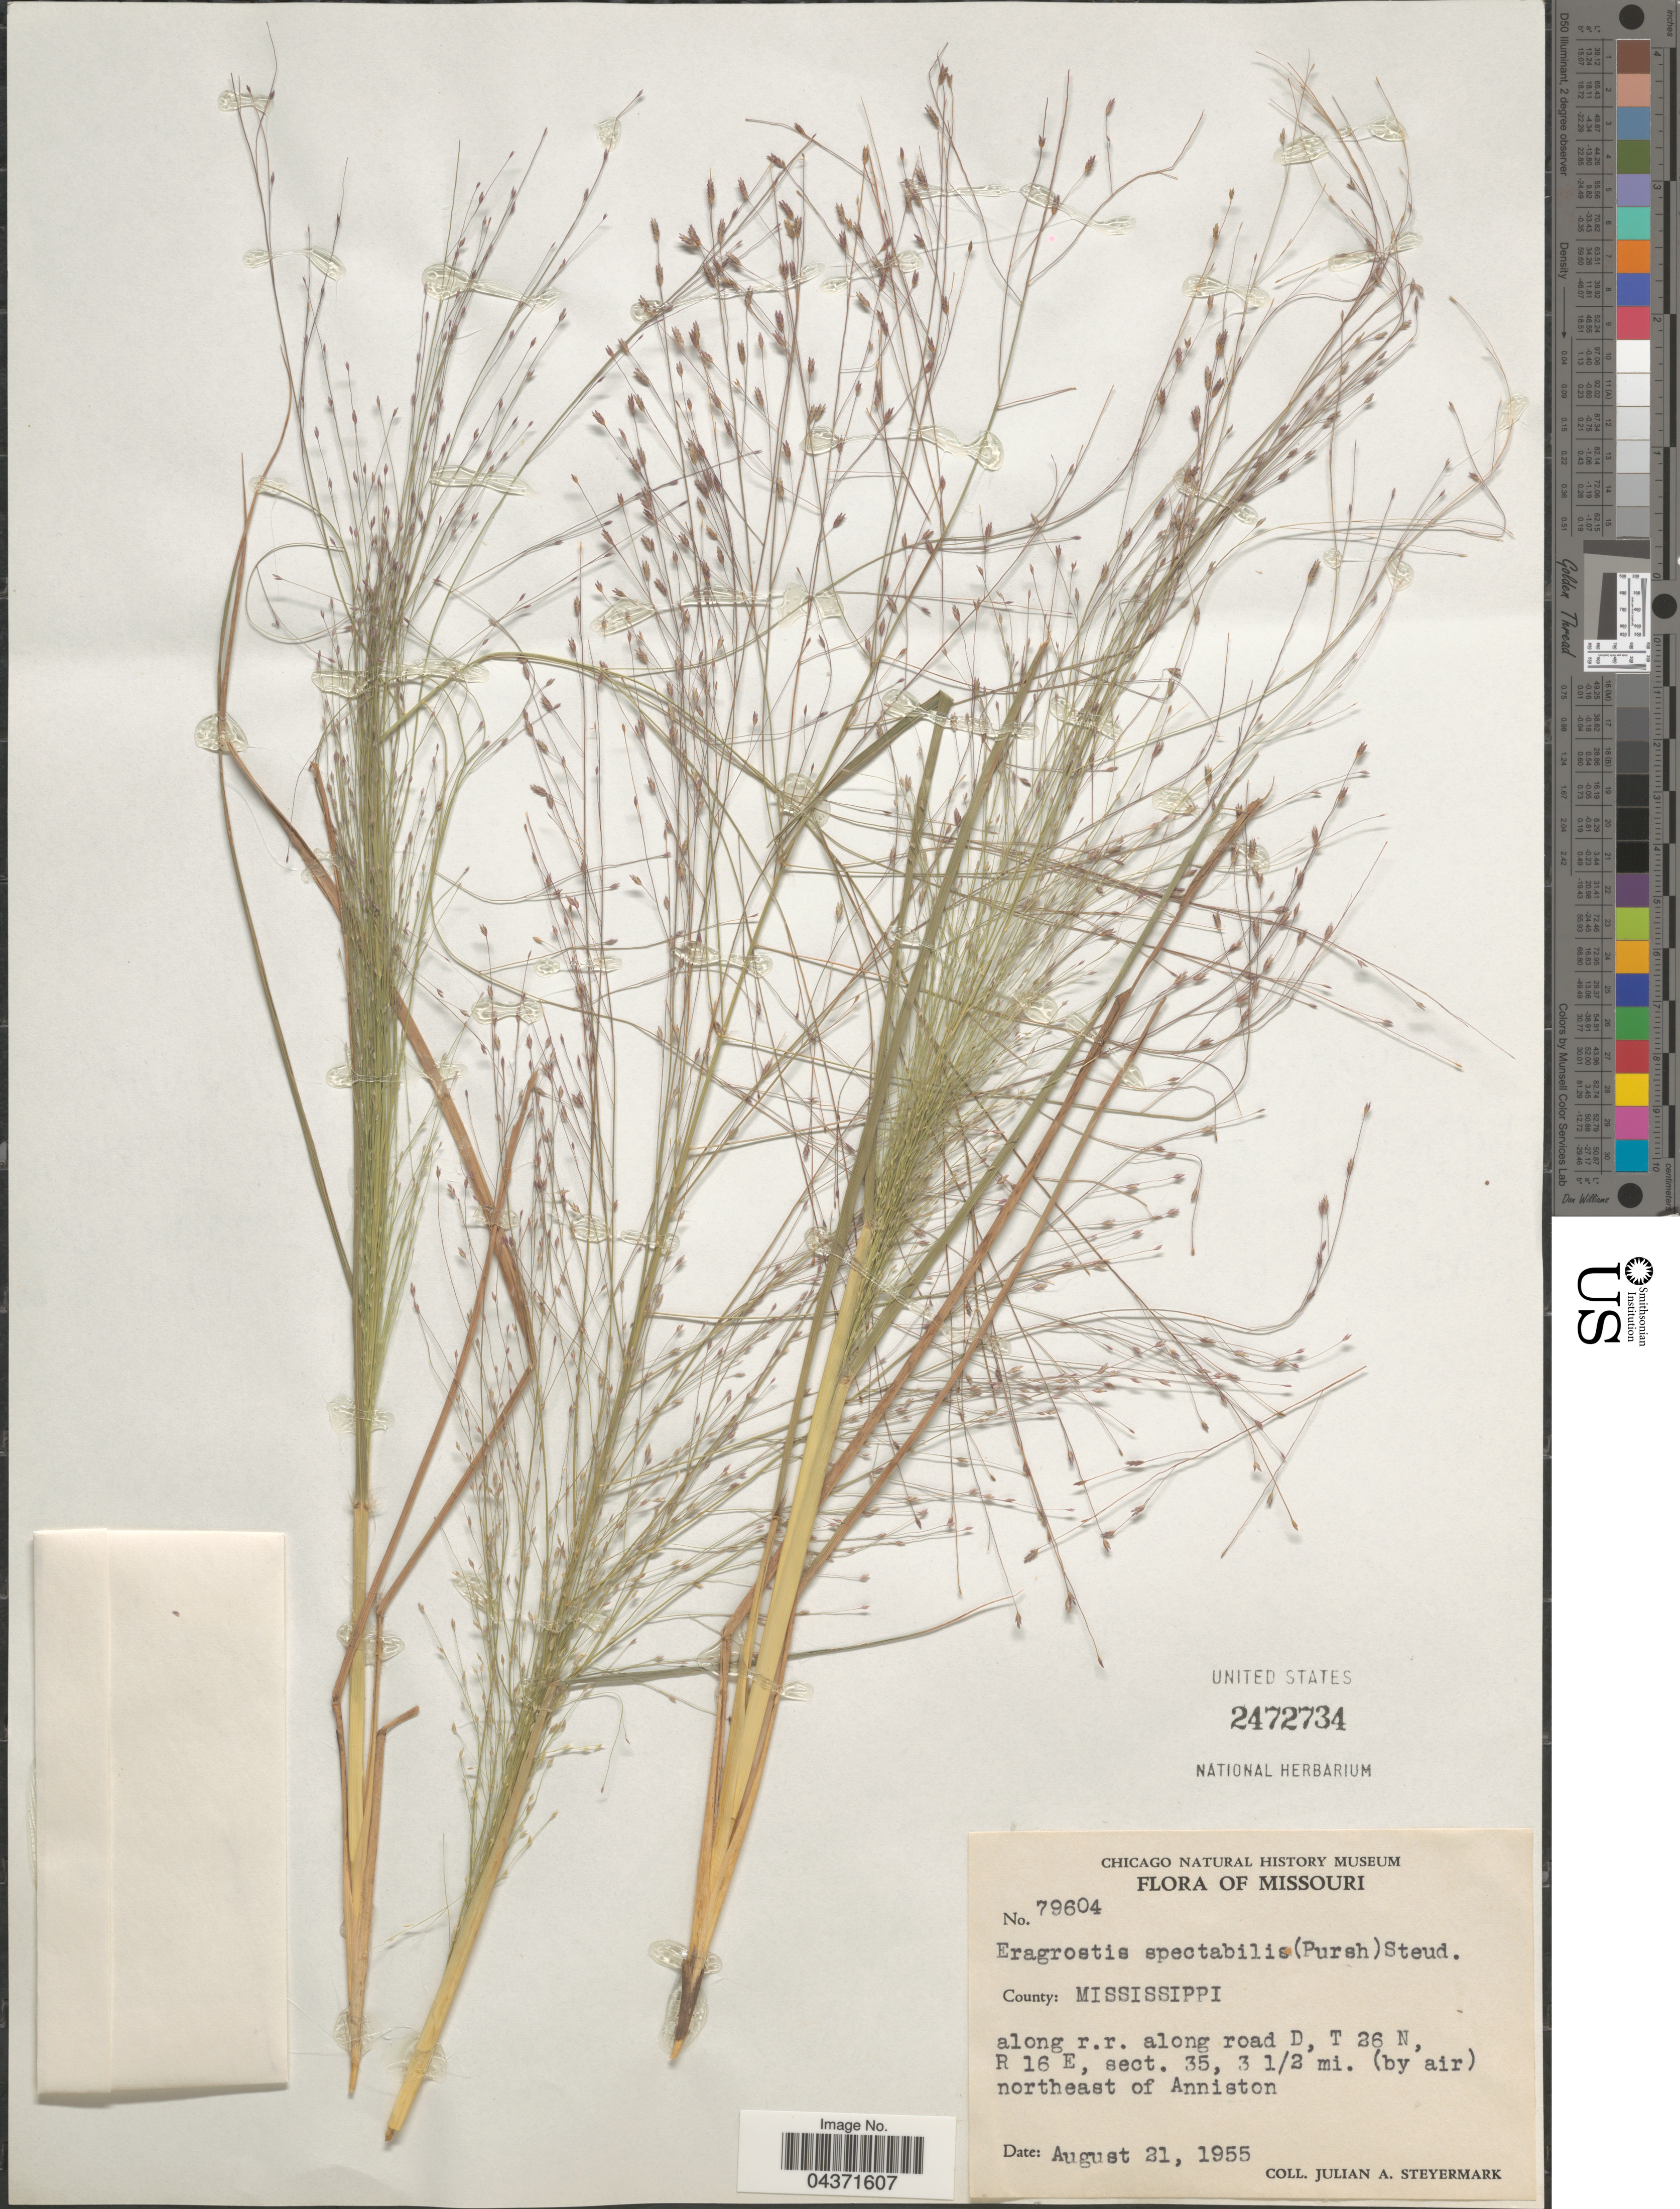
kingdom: Plantae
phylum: Tracheophyta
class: Liliopsida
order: Poales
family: Poaceae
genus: Eragrostis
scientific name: Eragrostis spectabilis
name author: (Pursh) Steud.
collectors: J. Steyermark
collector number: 79604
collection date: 1955-08-21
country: United States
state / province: Missouri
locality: County: Mississippi. Along r.r. along road D, T 26 N, R 16 E, sect. 35, 3 1/2 mi. (by air) northeast of Anniston.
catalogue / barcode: US 2472734